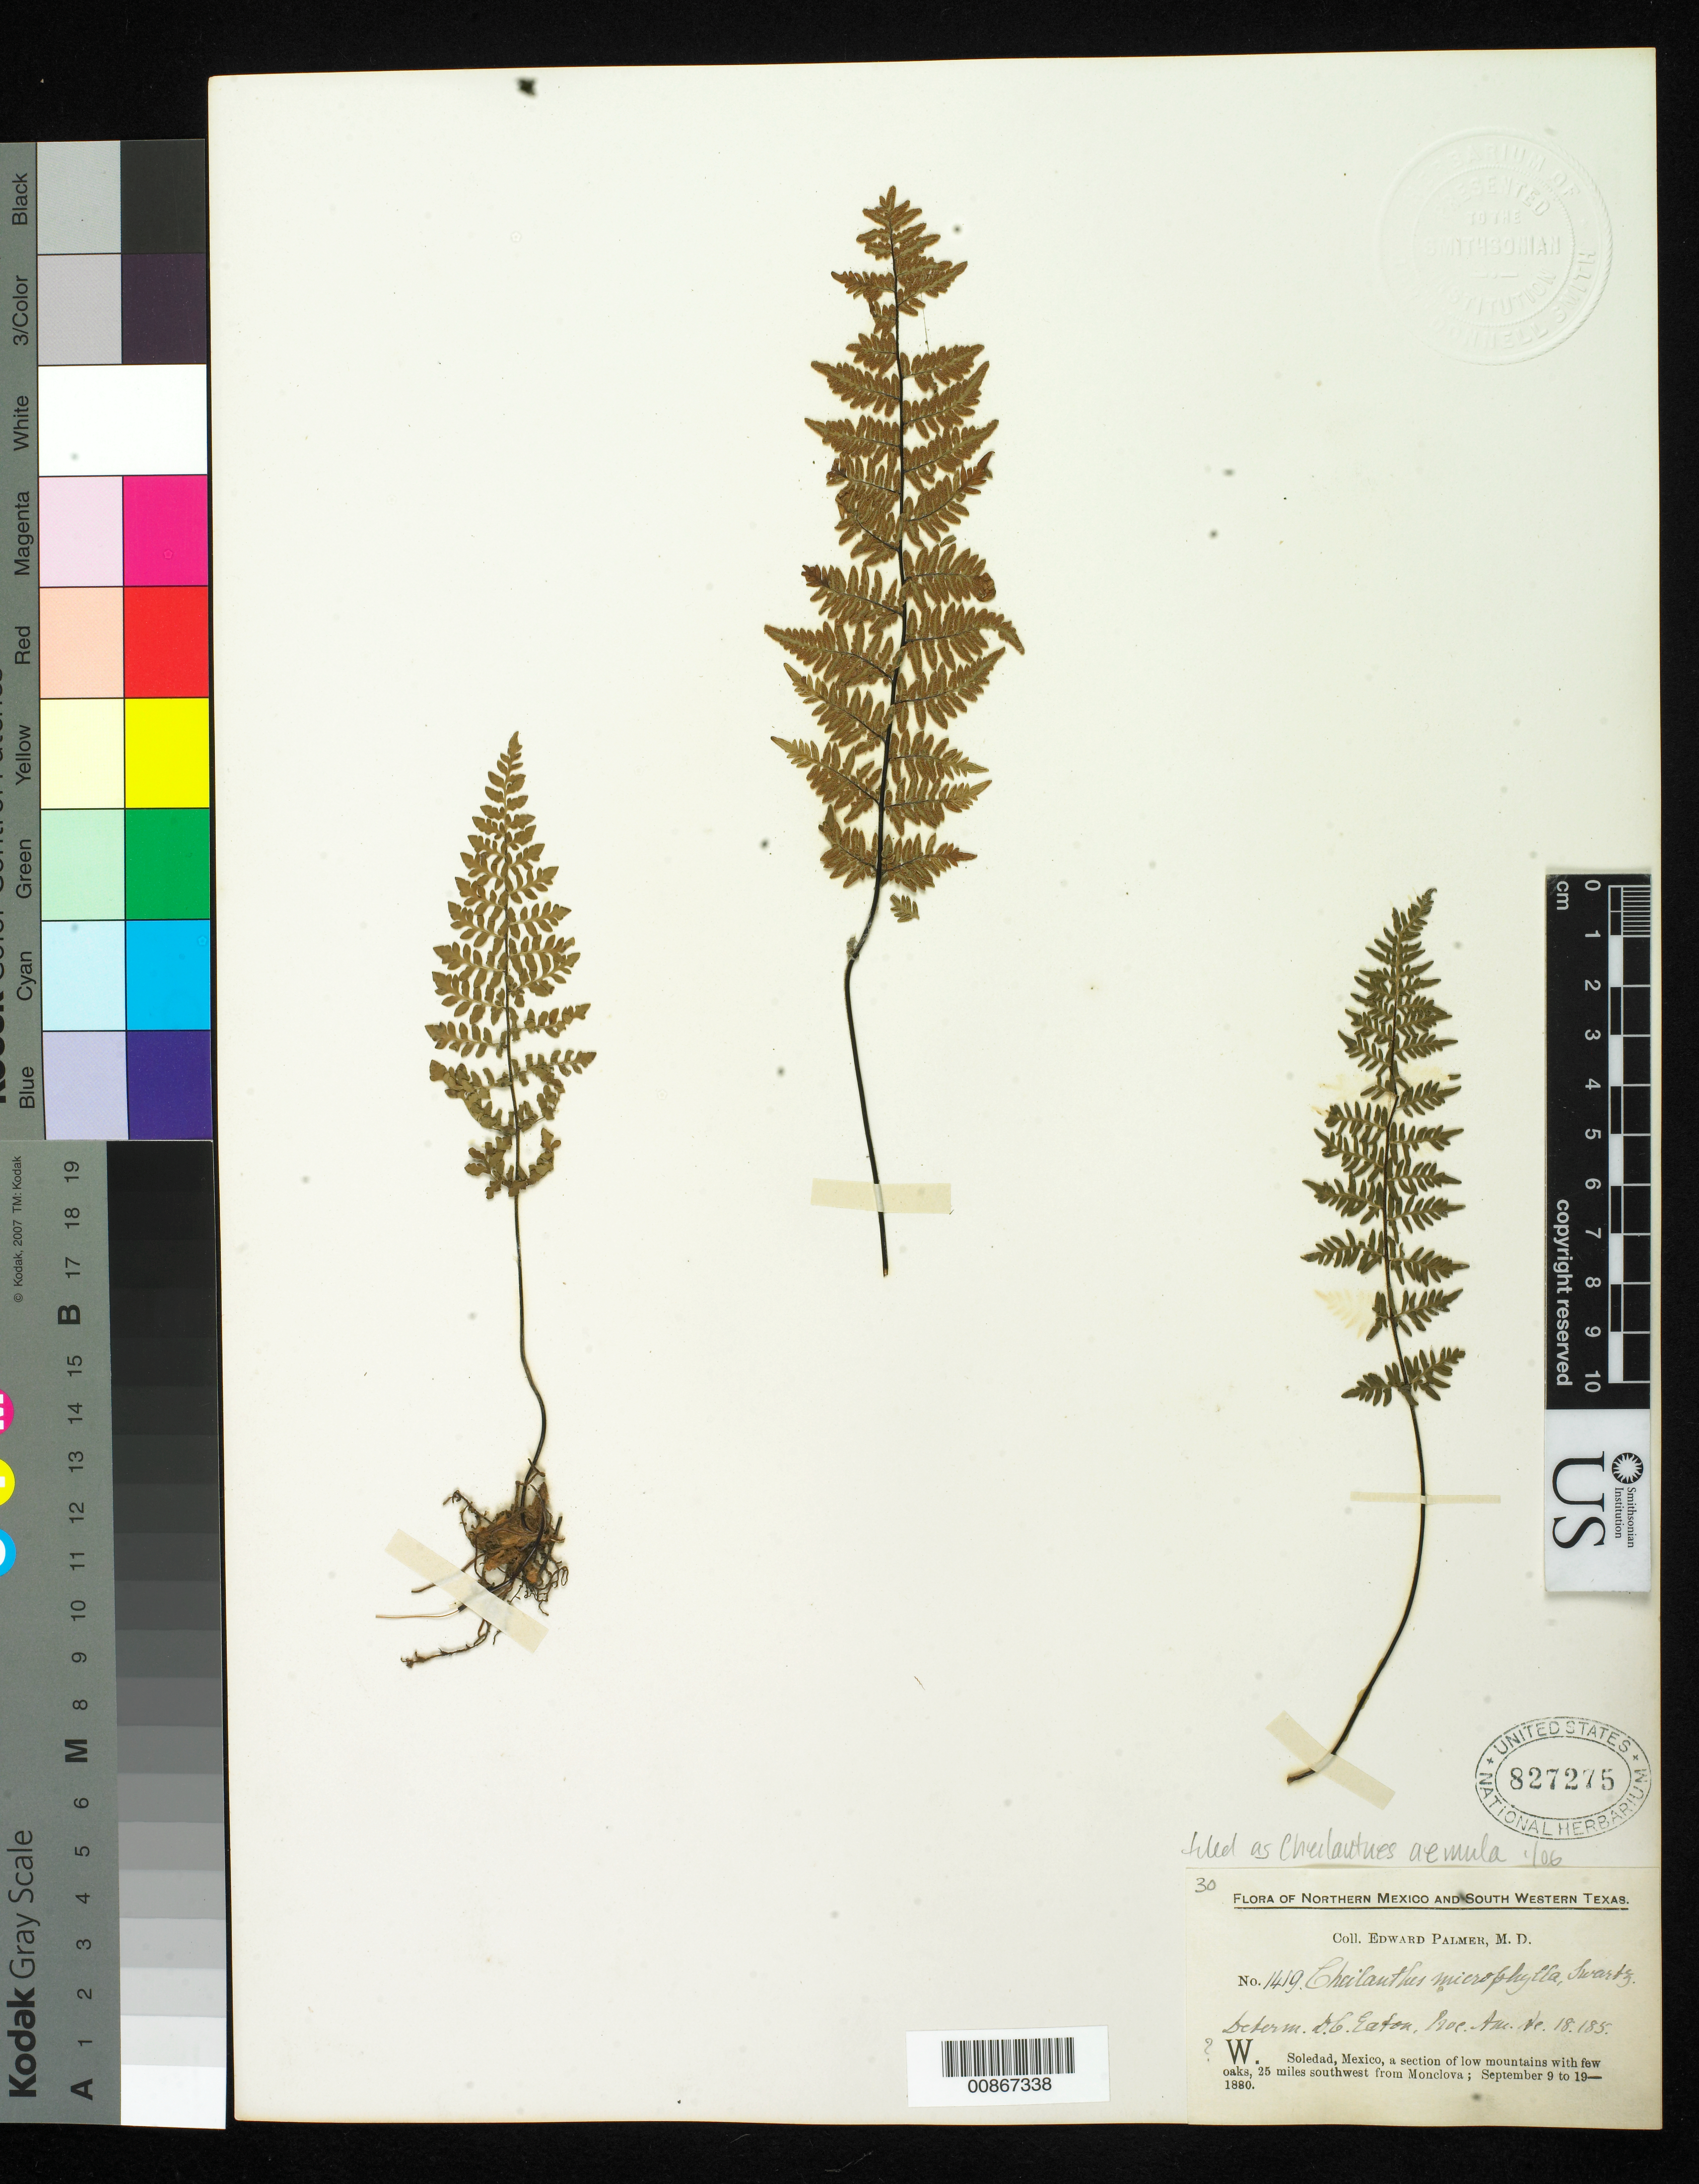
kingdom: Plantae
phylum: Tracheophyta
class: Polypodiopsida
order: Polypodiales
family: Pteridaceae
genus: Myriopteris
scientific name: Myriopteris aemula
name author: (Maxon) Grusz & Windham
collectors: E. Palmer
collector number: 1419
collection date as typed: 09 Sep 1880 to 19 Sep 1880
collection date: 1880-09-09/1880-09-19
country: Mexico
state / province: Coahuila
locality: W. Soledad, 25 miles southwest from Monclova, Coahuila.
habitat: A section of low mountains with few oaks.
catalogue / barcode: US 827275